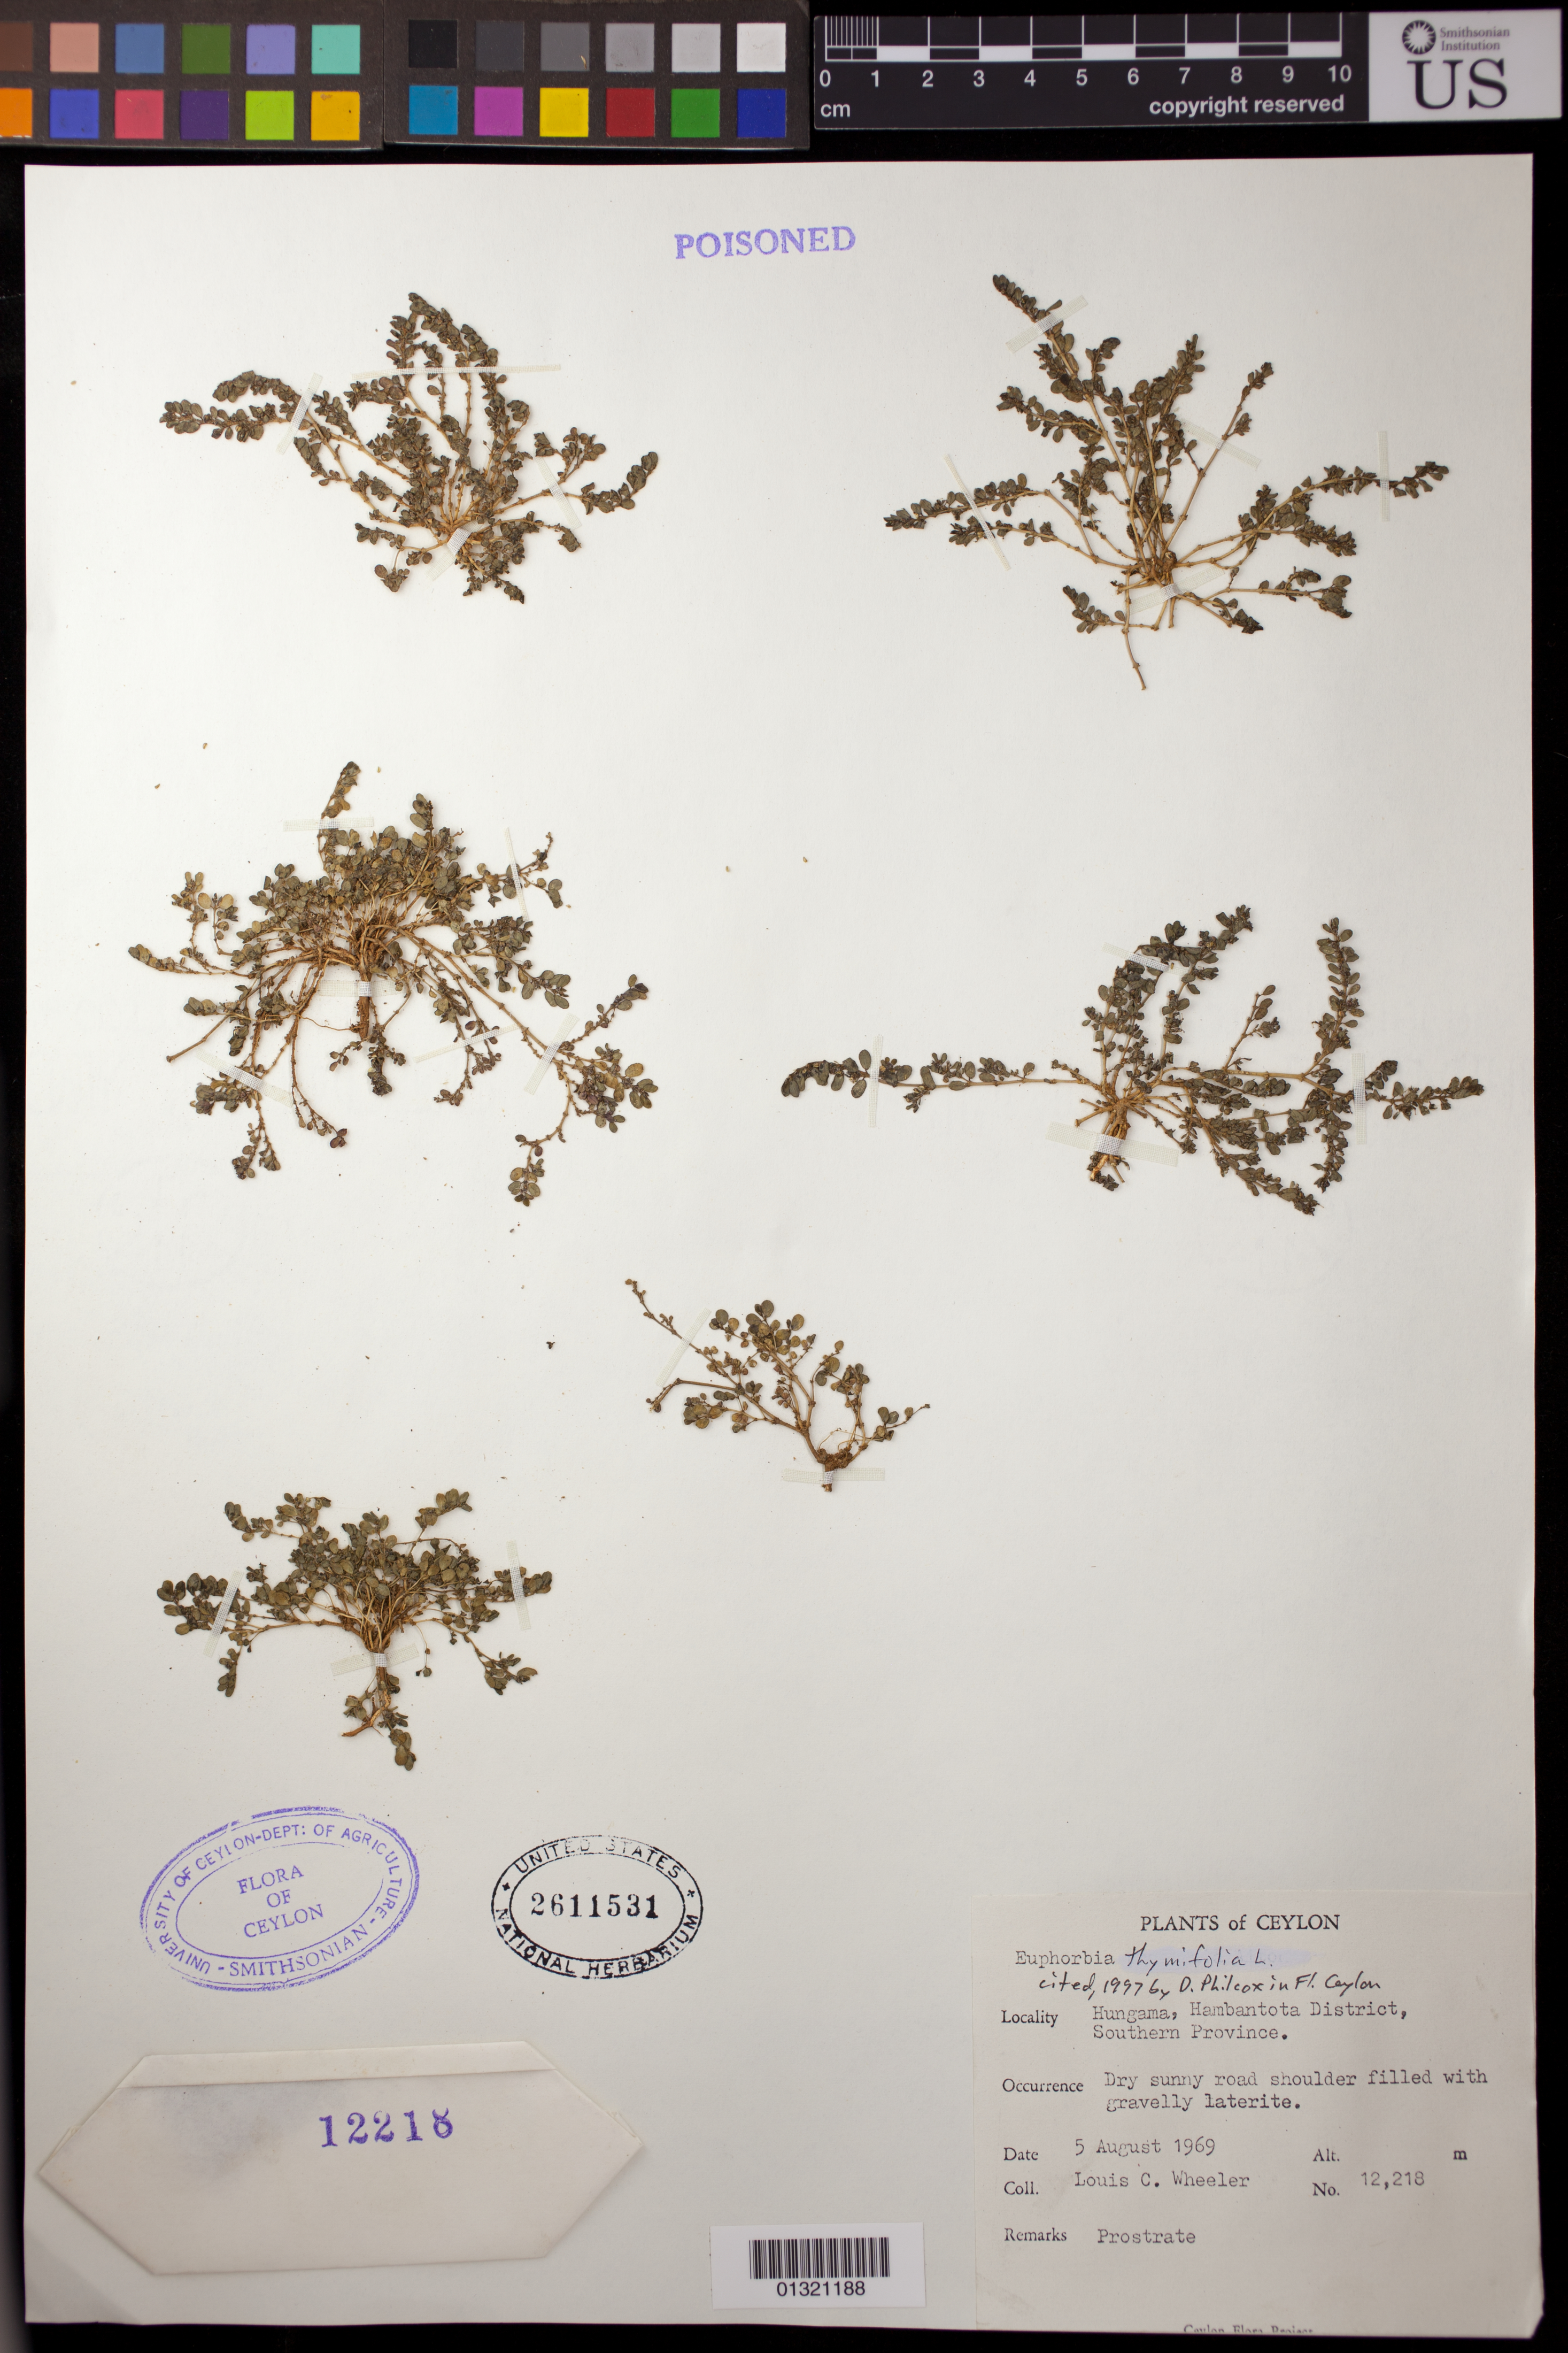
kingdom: Plantae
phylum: Tracheophyta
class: Magnoliopsida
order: Malpighiales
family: Euphorbiaceae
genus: Euphorbia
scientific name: Euphorbia thymifolia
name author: L.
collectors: L. C. Wheeler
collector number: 12218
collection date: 1969-08-05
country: Sri Lanka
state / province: Southern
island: Ceylon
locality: Hungama, Hambantota District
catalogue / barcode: US 2611531